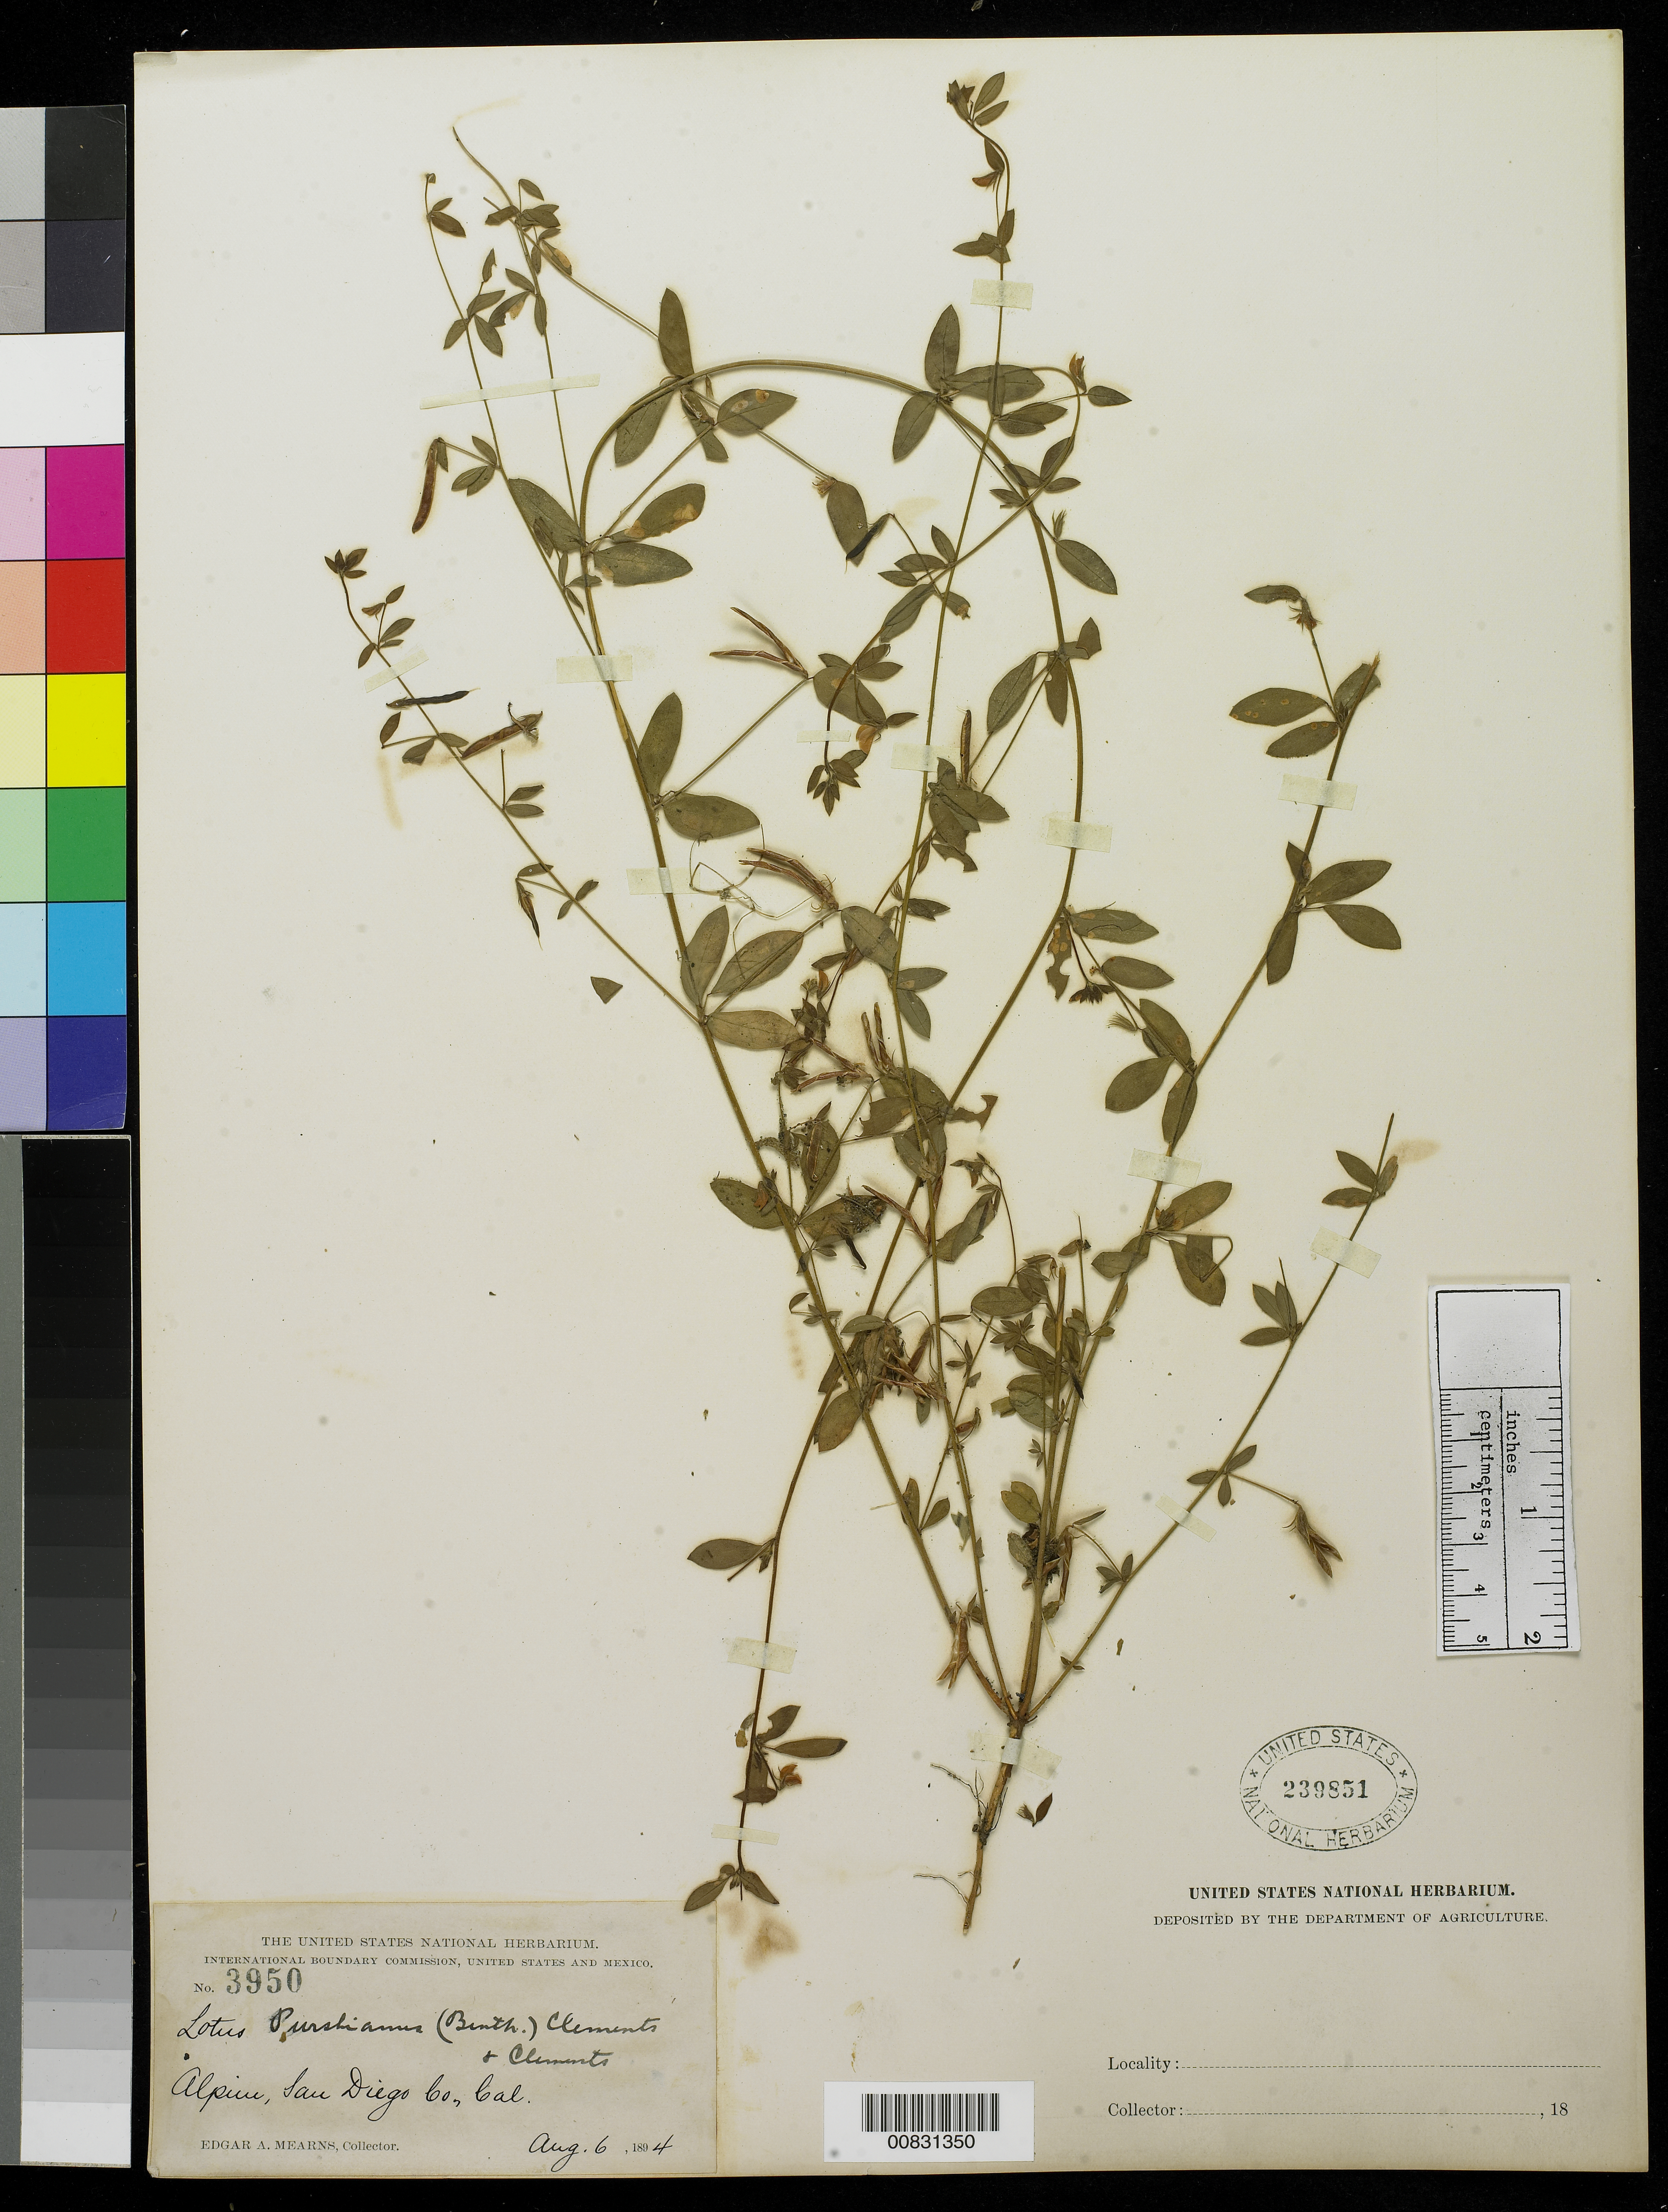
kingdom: Plantae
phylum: Tracheophyta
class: Magnoliopsida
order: Fabales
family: Fabaceae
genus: Acmispon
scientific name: Acmispon americanus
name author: (Nutt.) Rydb.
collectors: E. A. Mearns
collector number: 3950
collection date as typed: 06 Aug 1894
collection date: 1894-08-06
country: United States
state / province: California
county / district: San Diego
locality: Alpine, San Diego County, California.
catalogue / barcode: US 239851